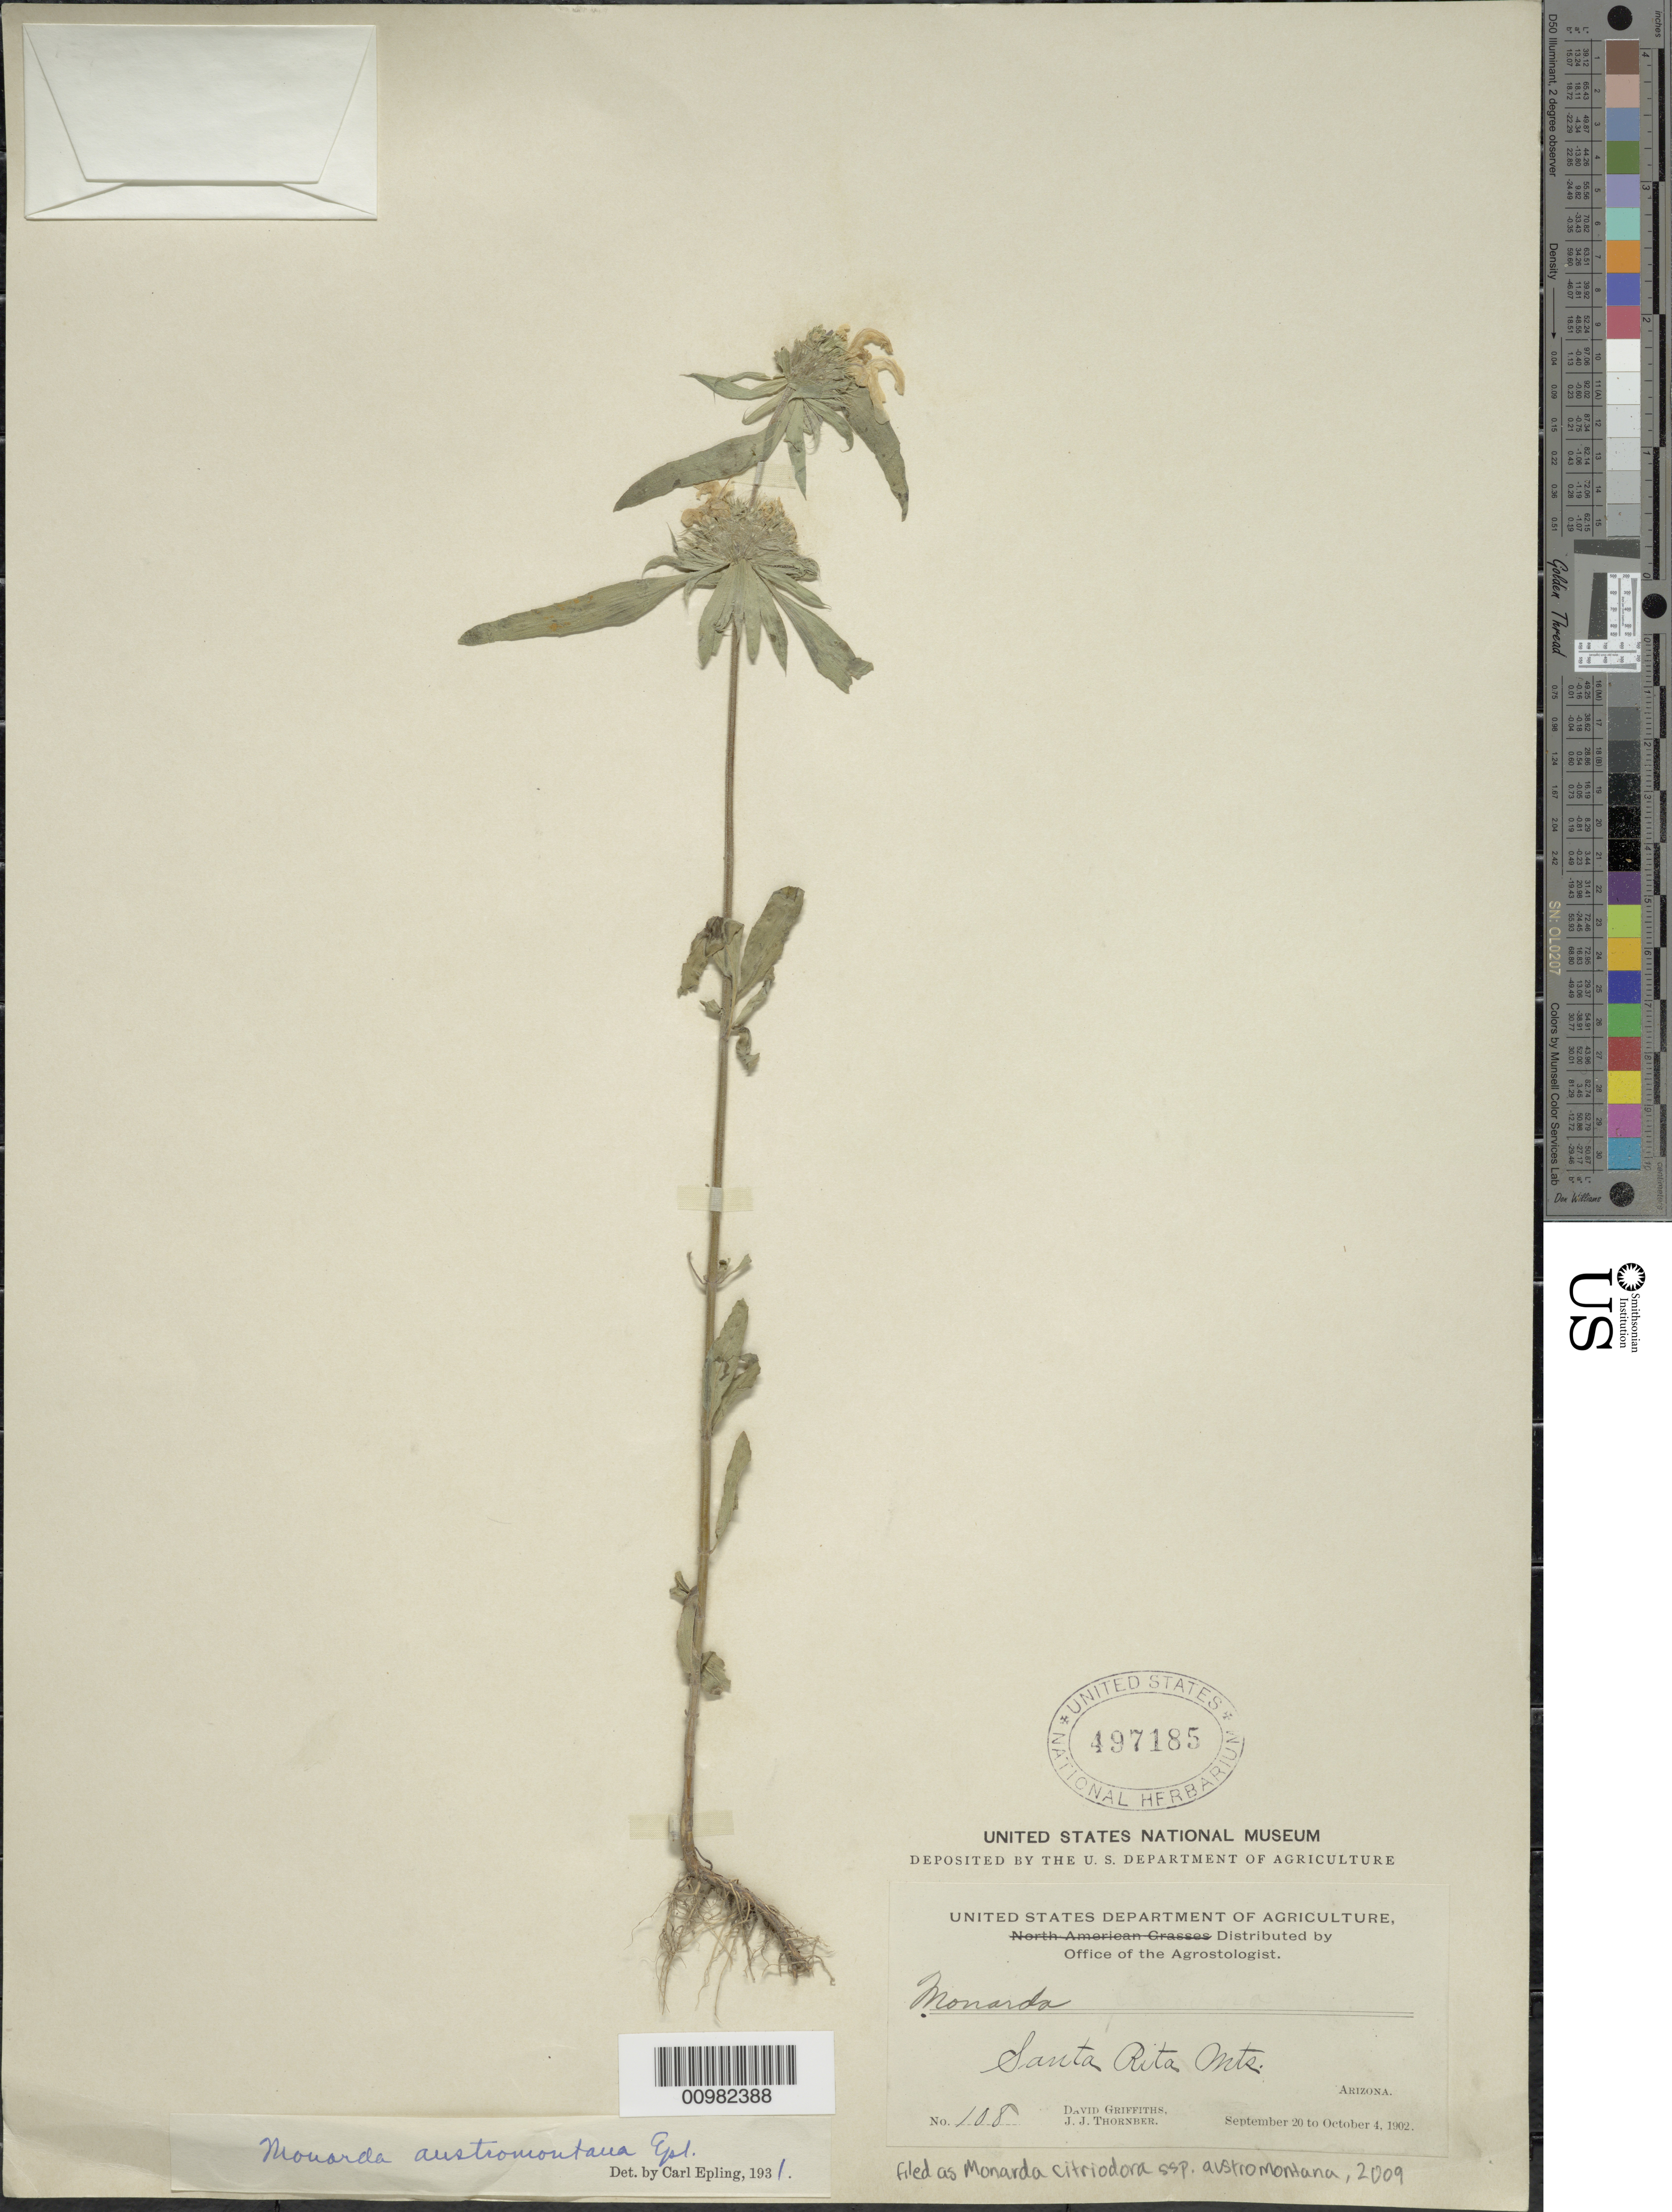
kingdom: Plantae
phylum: Tracheophyta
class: Magnoliopsida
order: Lamiales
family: Lamiaceae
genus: Monarda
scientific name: Monarda citriodora subsp. austromontana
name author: (Epling) Scora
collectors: D. Griffiths & J. Thornber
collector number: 108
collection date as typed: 20 Sep 1902 to 04 Aug 1902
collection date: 1902-08-04/1902-09-20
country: United States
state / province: Arizona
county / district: Santa Cruz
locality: Santa Rita Mts.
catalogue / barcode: US 497185